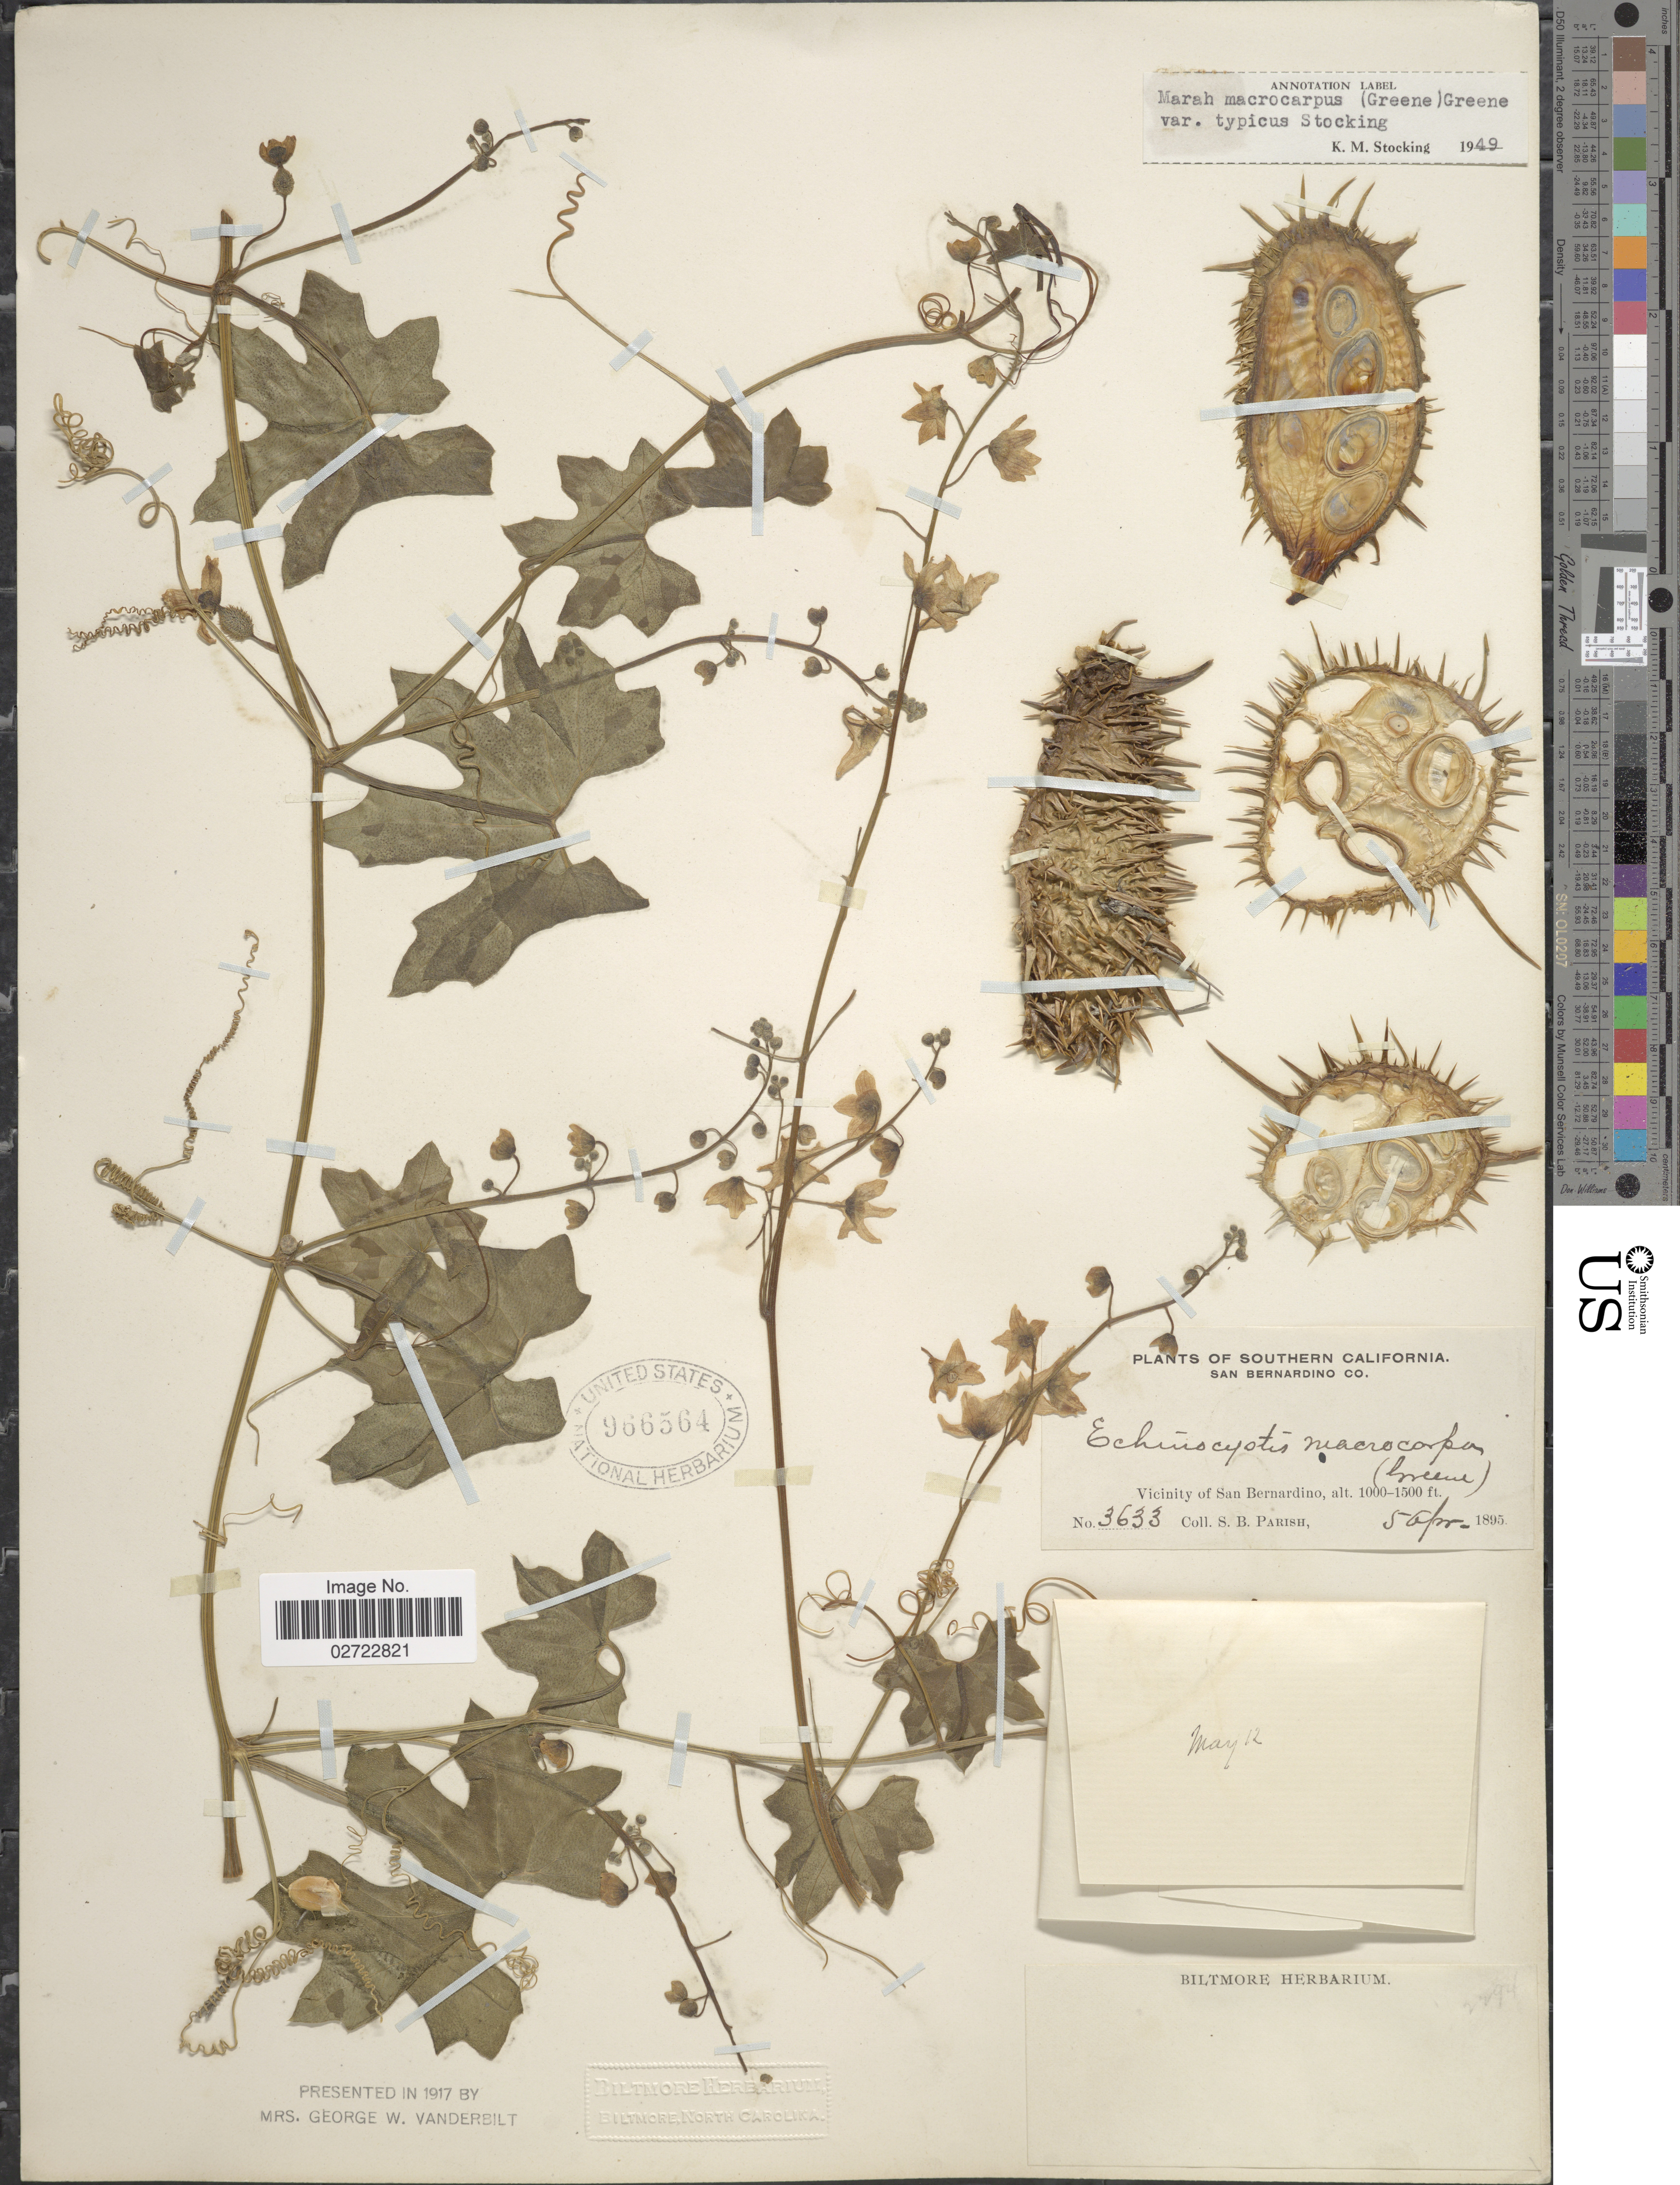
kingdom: Plantae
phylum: Tracheophyta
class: Magnoliopsida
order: Cucurbitales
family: Cucurbitaceae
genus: Echinocystis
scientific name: Echinocystis macrocarpa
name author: Greene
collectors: S. B. Parish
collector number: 3633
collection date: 1895-04-05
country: United States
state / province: California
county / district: San Bernardino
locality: Southern California. San Bernadino Co. Vicinity of San Bernardino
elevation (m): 305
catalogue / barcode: US 966564